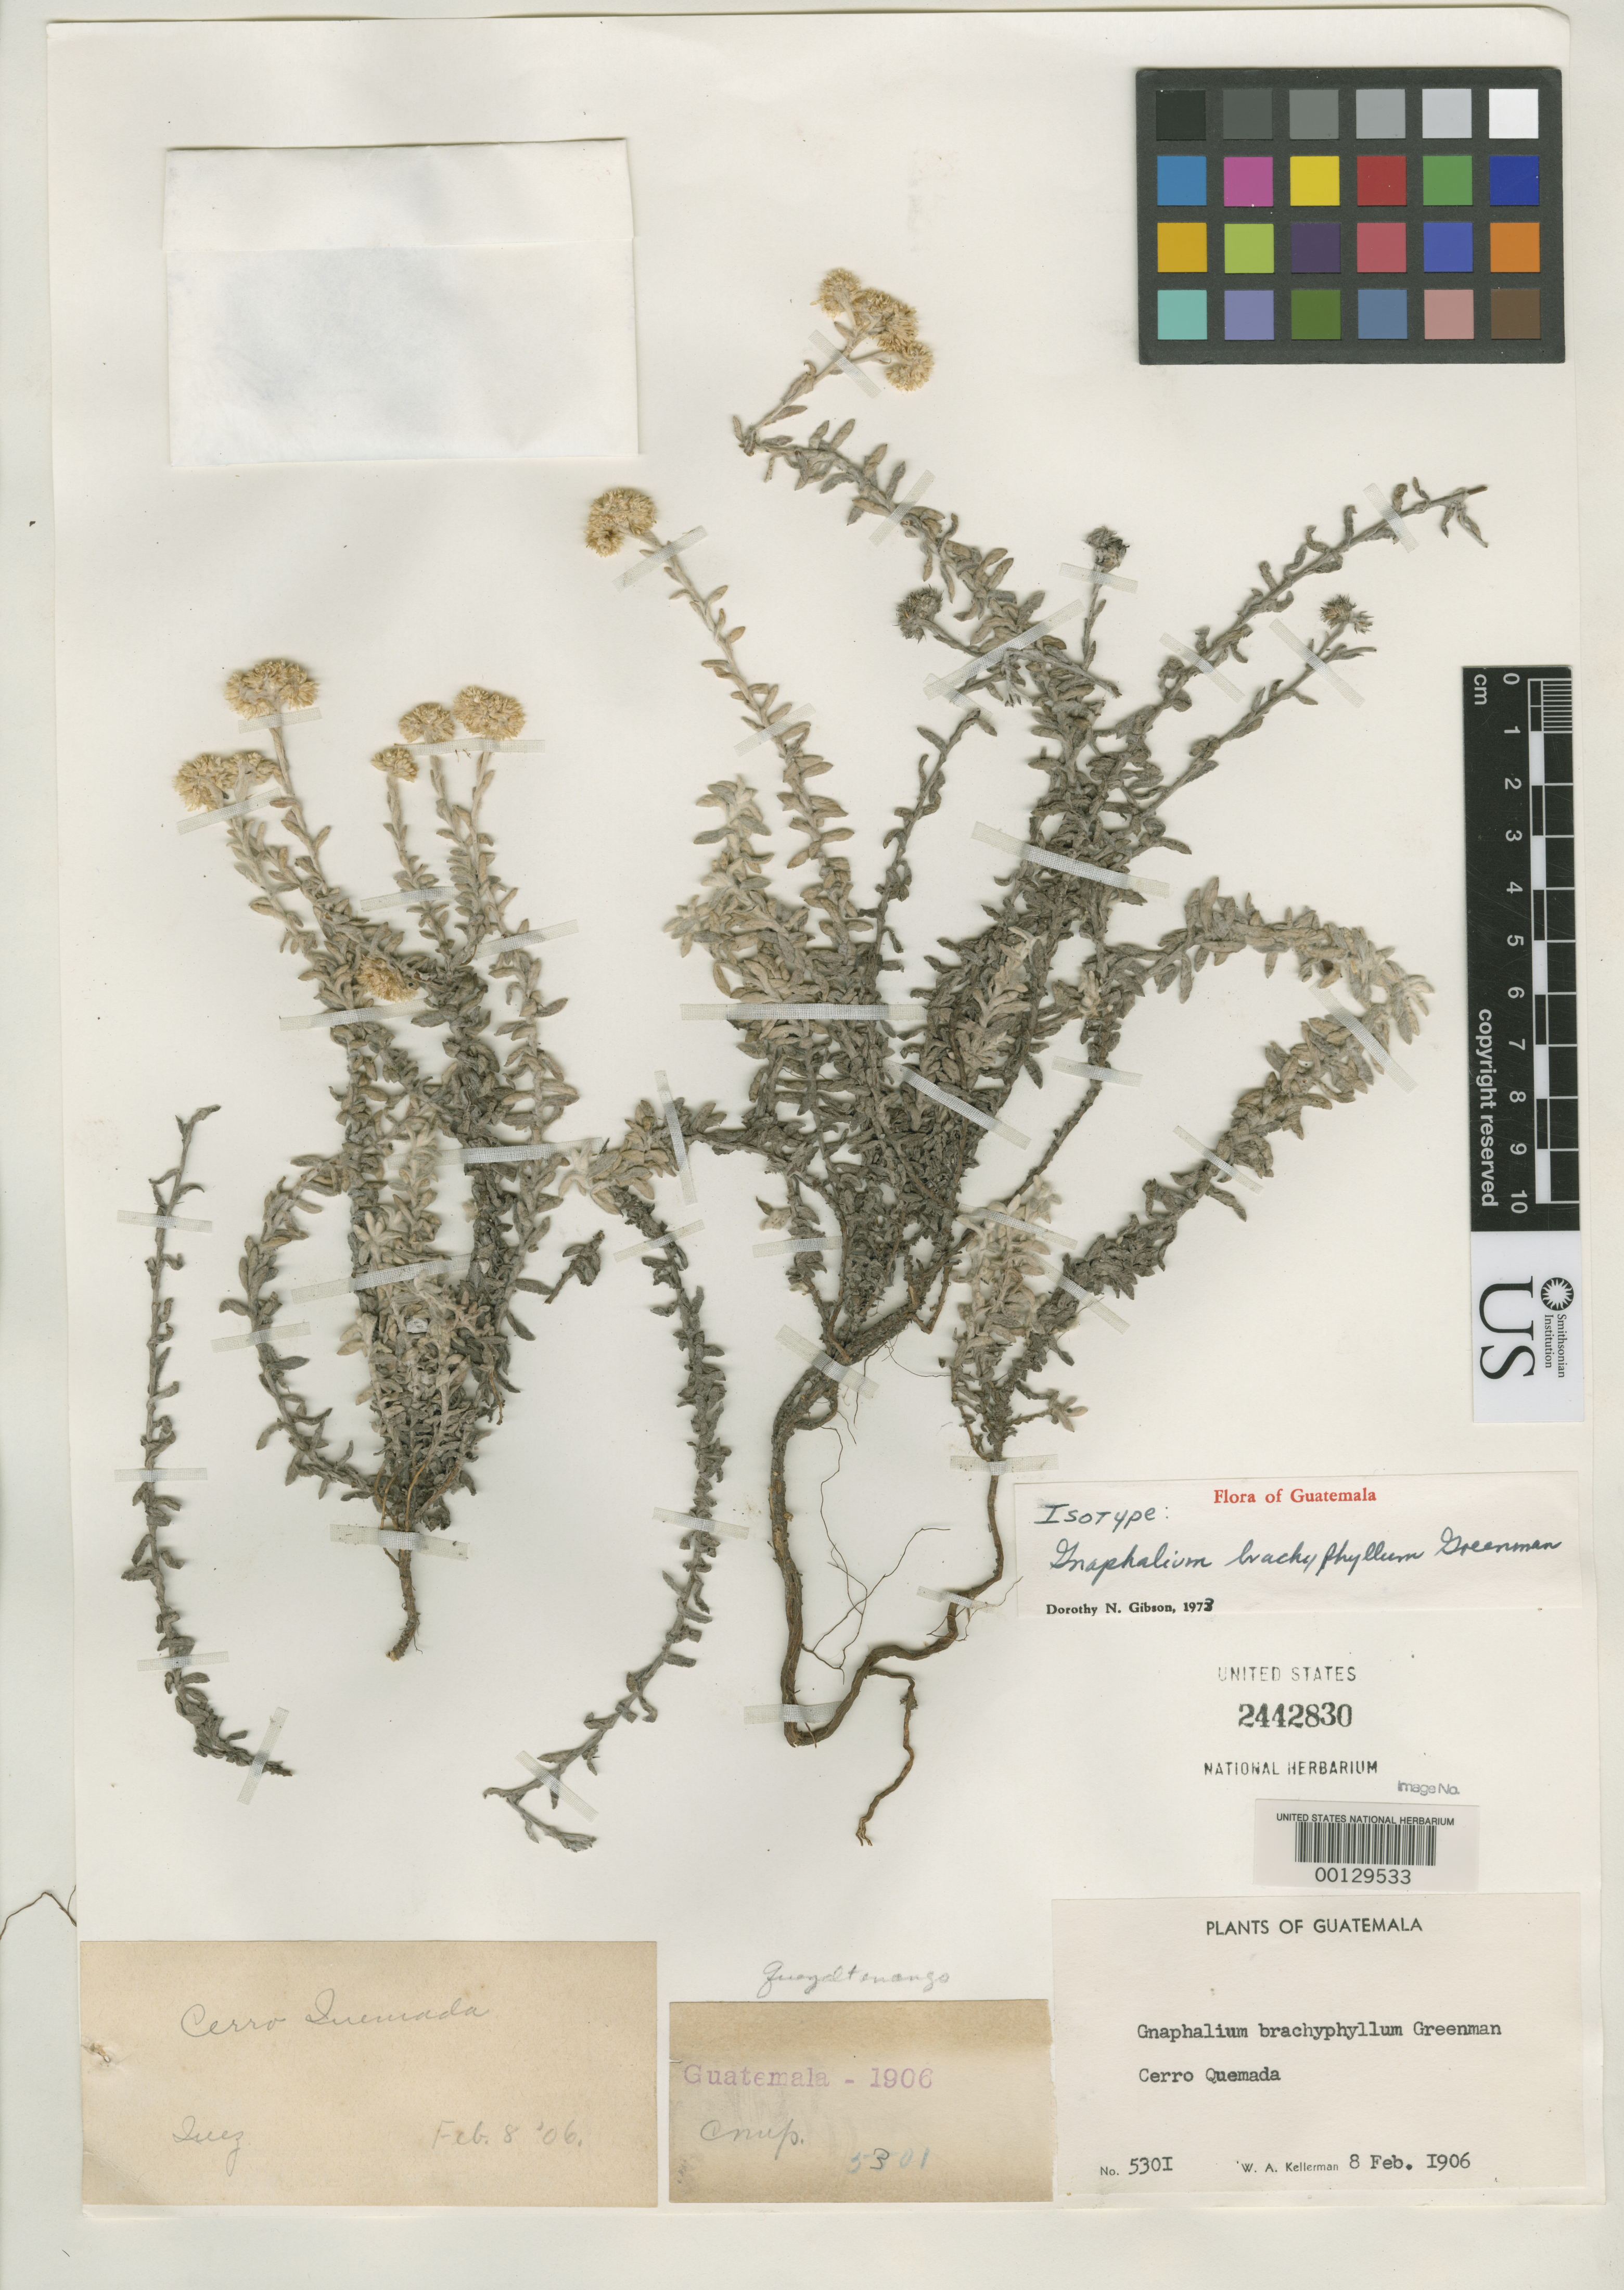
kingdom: Plantae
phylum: Tracheophyta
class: Magnoliopsida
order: Asterales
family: Asteraceae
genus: Gnaphalium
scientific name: Gnaphalium brachyphyllum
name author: Greenm.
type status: Isotype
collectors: W. A. Kellerman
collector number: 5301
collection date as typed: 08 Feb 1906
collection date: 1906-02-08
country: Guatemala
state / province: Quetzaltenango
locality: Cerro Quemada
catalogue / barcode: US 2442830